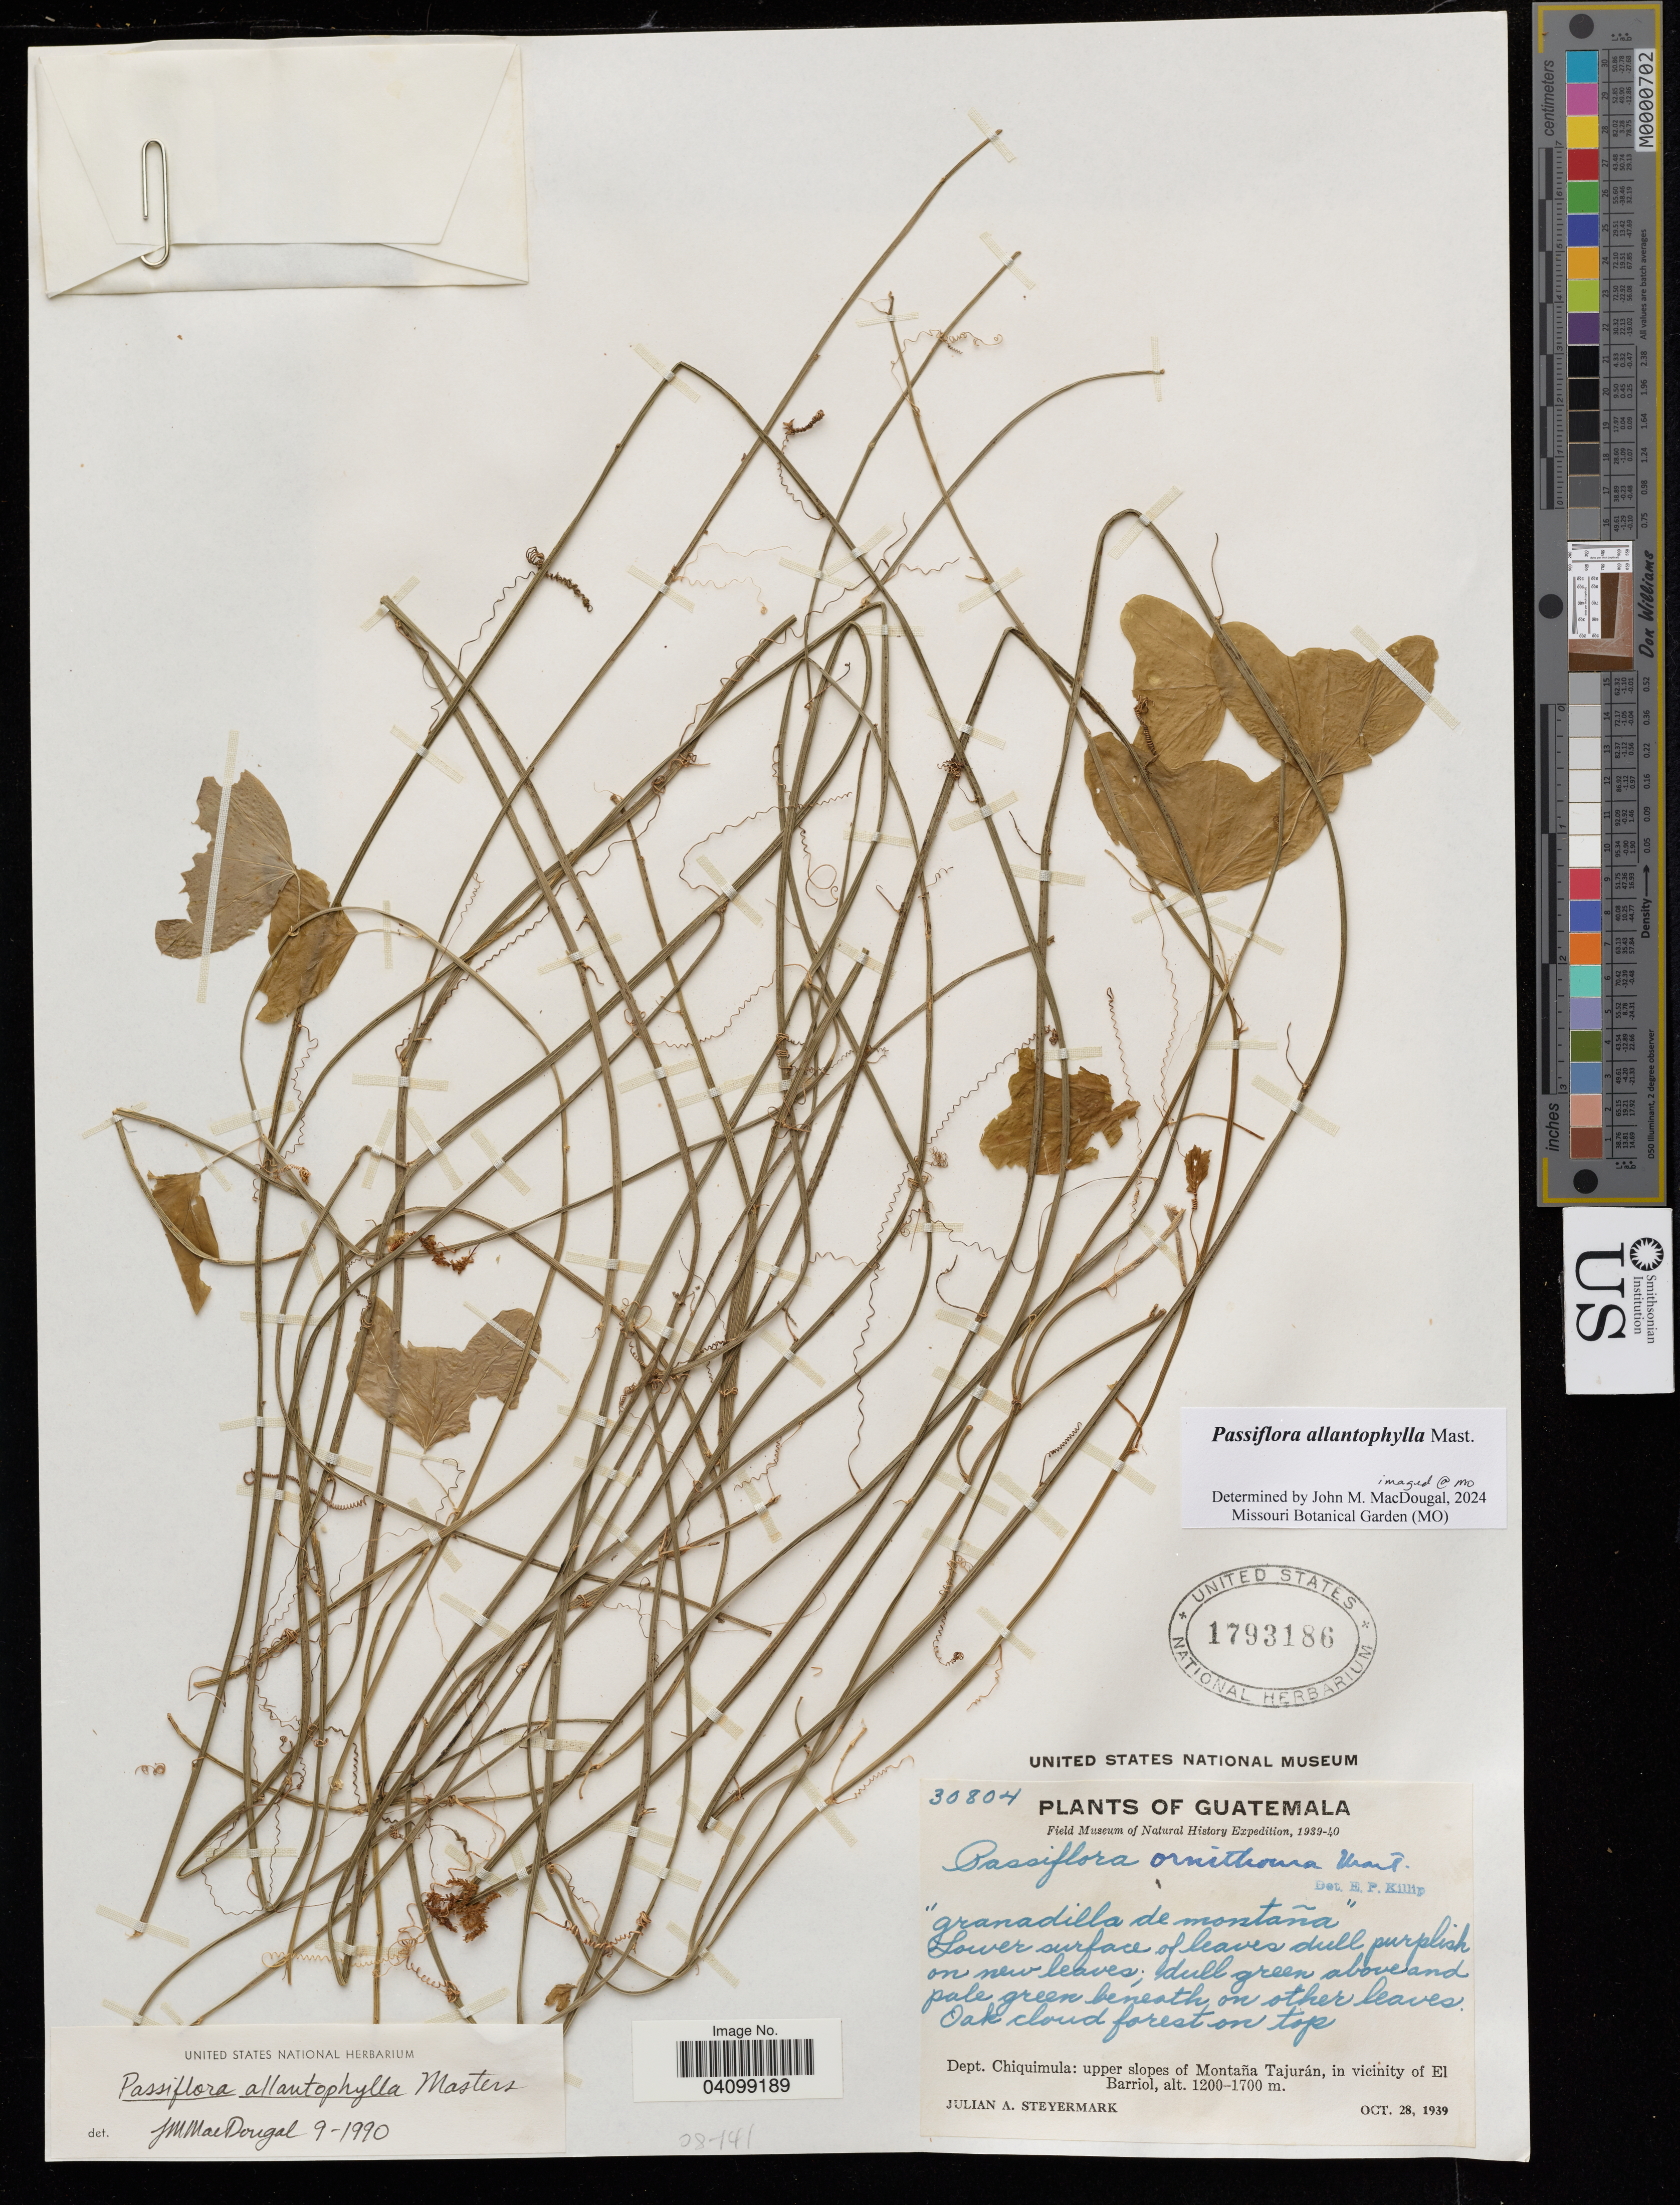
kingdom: Plantae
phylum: Tracheophyta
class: Magnoliopsida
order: Malpighiales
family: Passifloraceae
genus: Passiflora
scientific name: Passiflora allantophylla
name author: Mast. in Donn. Sm.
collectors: J. Steyermark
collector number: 30804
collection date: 1939-10-28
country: Guatemala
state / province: Chiquimula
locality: Upper slopes of Montaña Tajurán, in vicinity of El Barriol.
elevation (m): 1200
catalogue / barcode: US 1793186